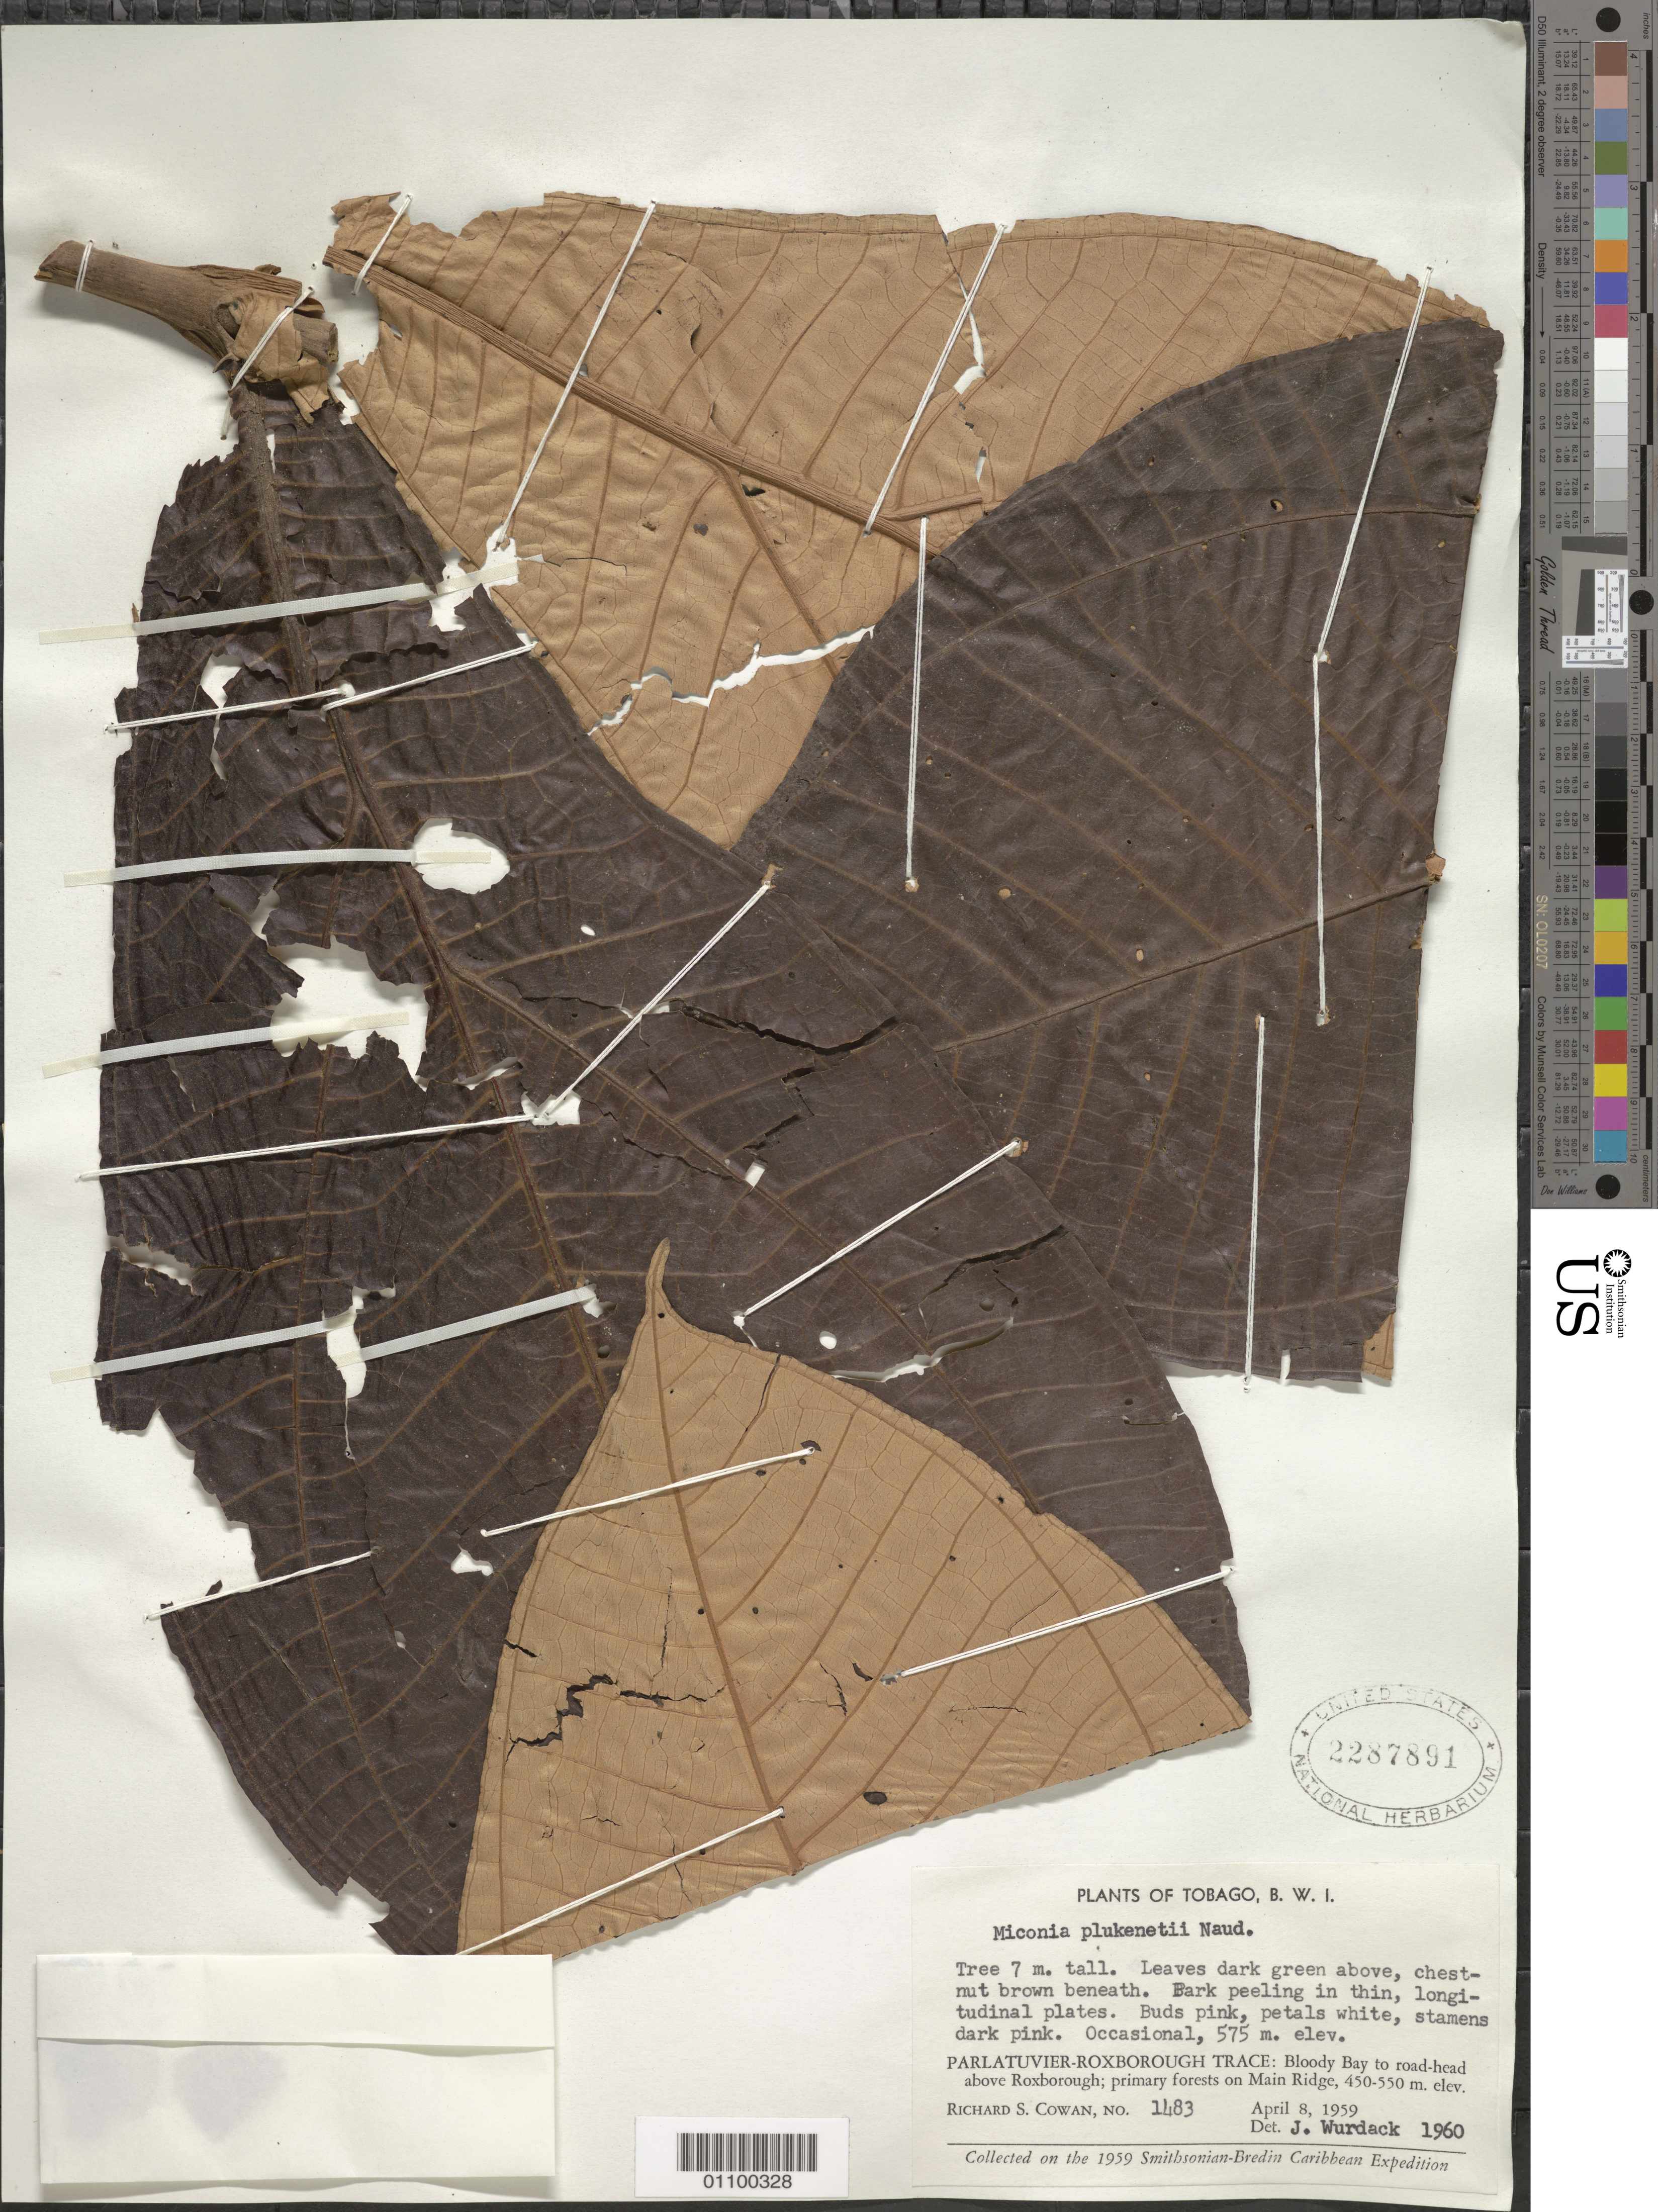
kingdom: Plantae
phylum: Tracheophyta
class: Magnoliopsida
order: Myrtales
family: Melastomataceae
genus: Miconia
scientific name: Miconia plukenetii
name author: Naudin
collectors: R. S. Cowan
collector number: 1483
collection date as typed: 08 Apr 1960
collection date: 1960-04-08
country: Trinidad and Tobago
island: Tobago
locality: Parlatuvier-Roxborough Trace: Bloody Bay to road-head above Roxborough; primary forests on Main Ridge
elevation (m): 575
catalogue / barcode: US 2287891